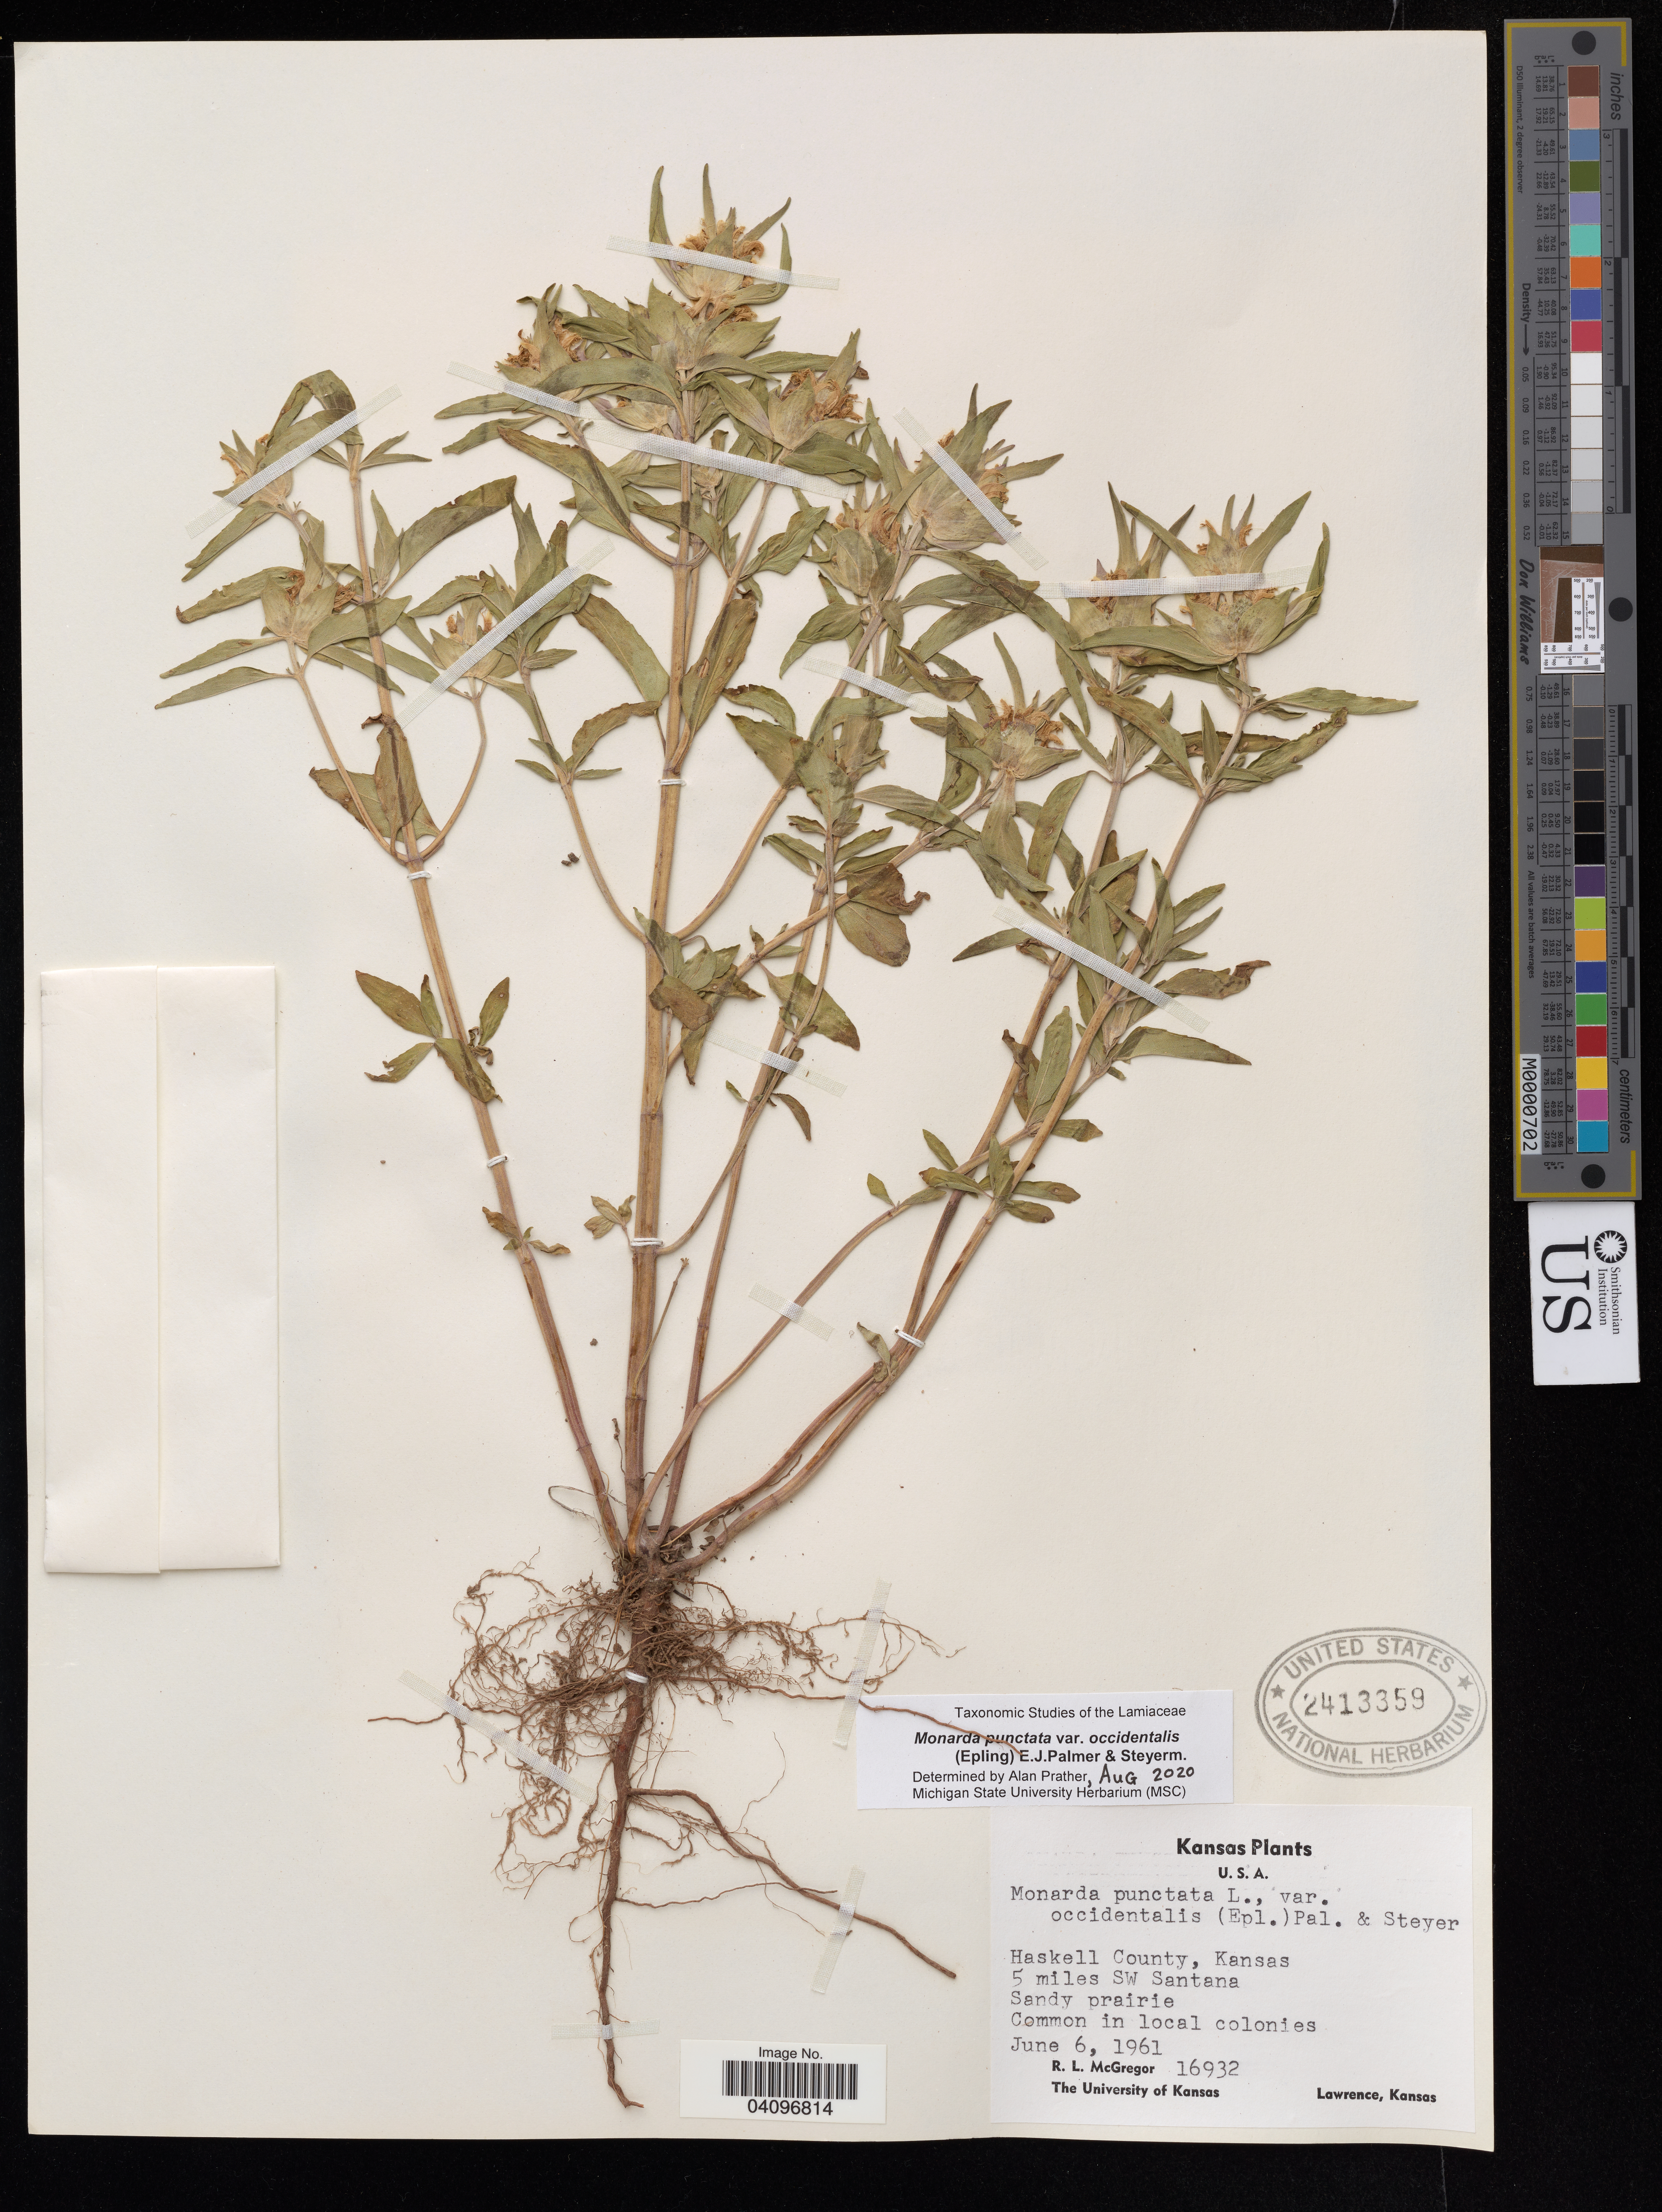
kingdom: Plantae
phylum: Tracheophyta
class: Magnoliopsida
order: Lamiales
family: Lamiaceae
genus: Monarda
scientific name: Monarda punctata var. occidentalis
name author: (Epling) E.J. Palmer & Steyerm.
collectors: R. McGregor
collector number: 16932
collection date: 1961-06-06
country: United States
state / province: Kansas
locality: Haskell County. 5 miles SW Santana.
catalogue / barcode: US 2413359